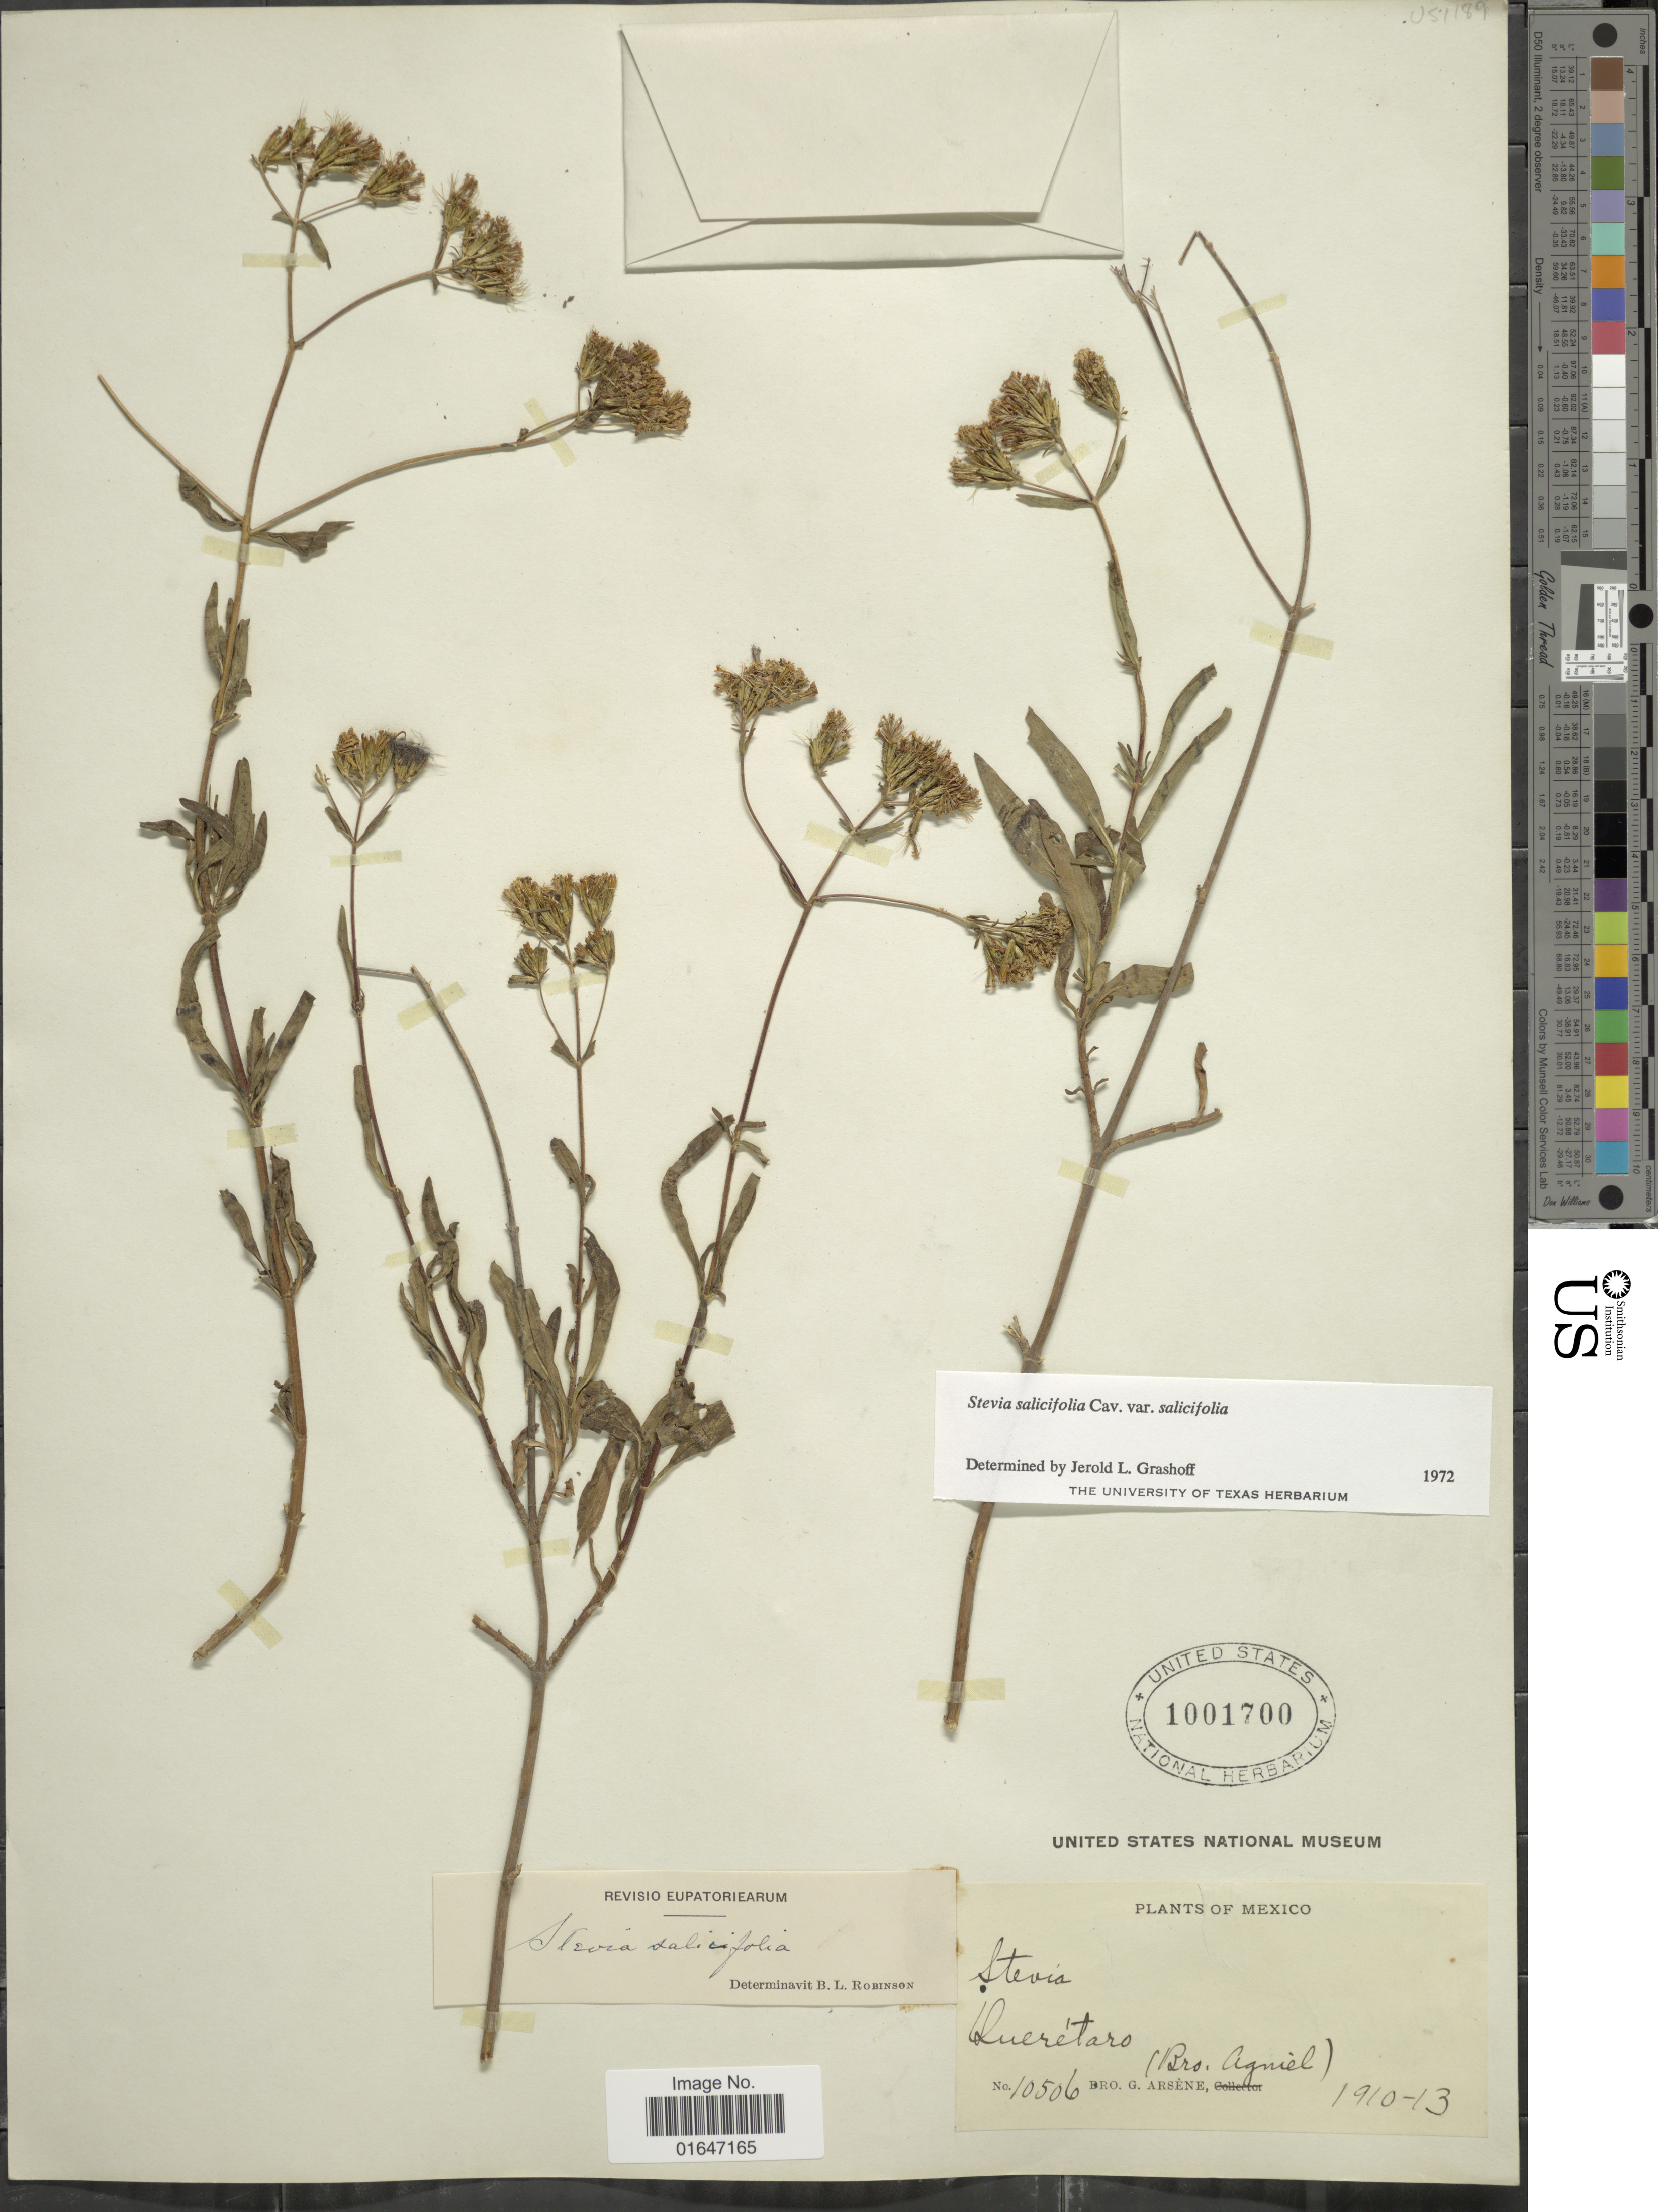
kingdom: Plantae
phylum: Tracheophyta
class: Magnoliopsida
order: Asterales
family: Asteraceae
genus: Stevia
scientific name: Stevia salicifolia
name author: Cav.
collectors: Bro. Agniel & Bro. G. Arsène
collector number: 10506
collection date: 1910/1913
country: Mexico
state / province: Querétaro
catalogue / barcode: US 1001700